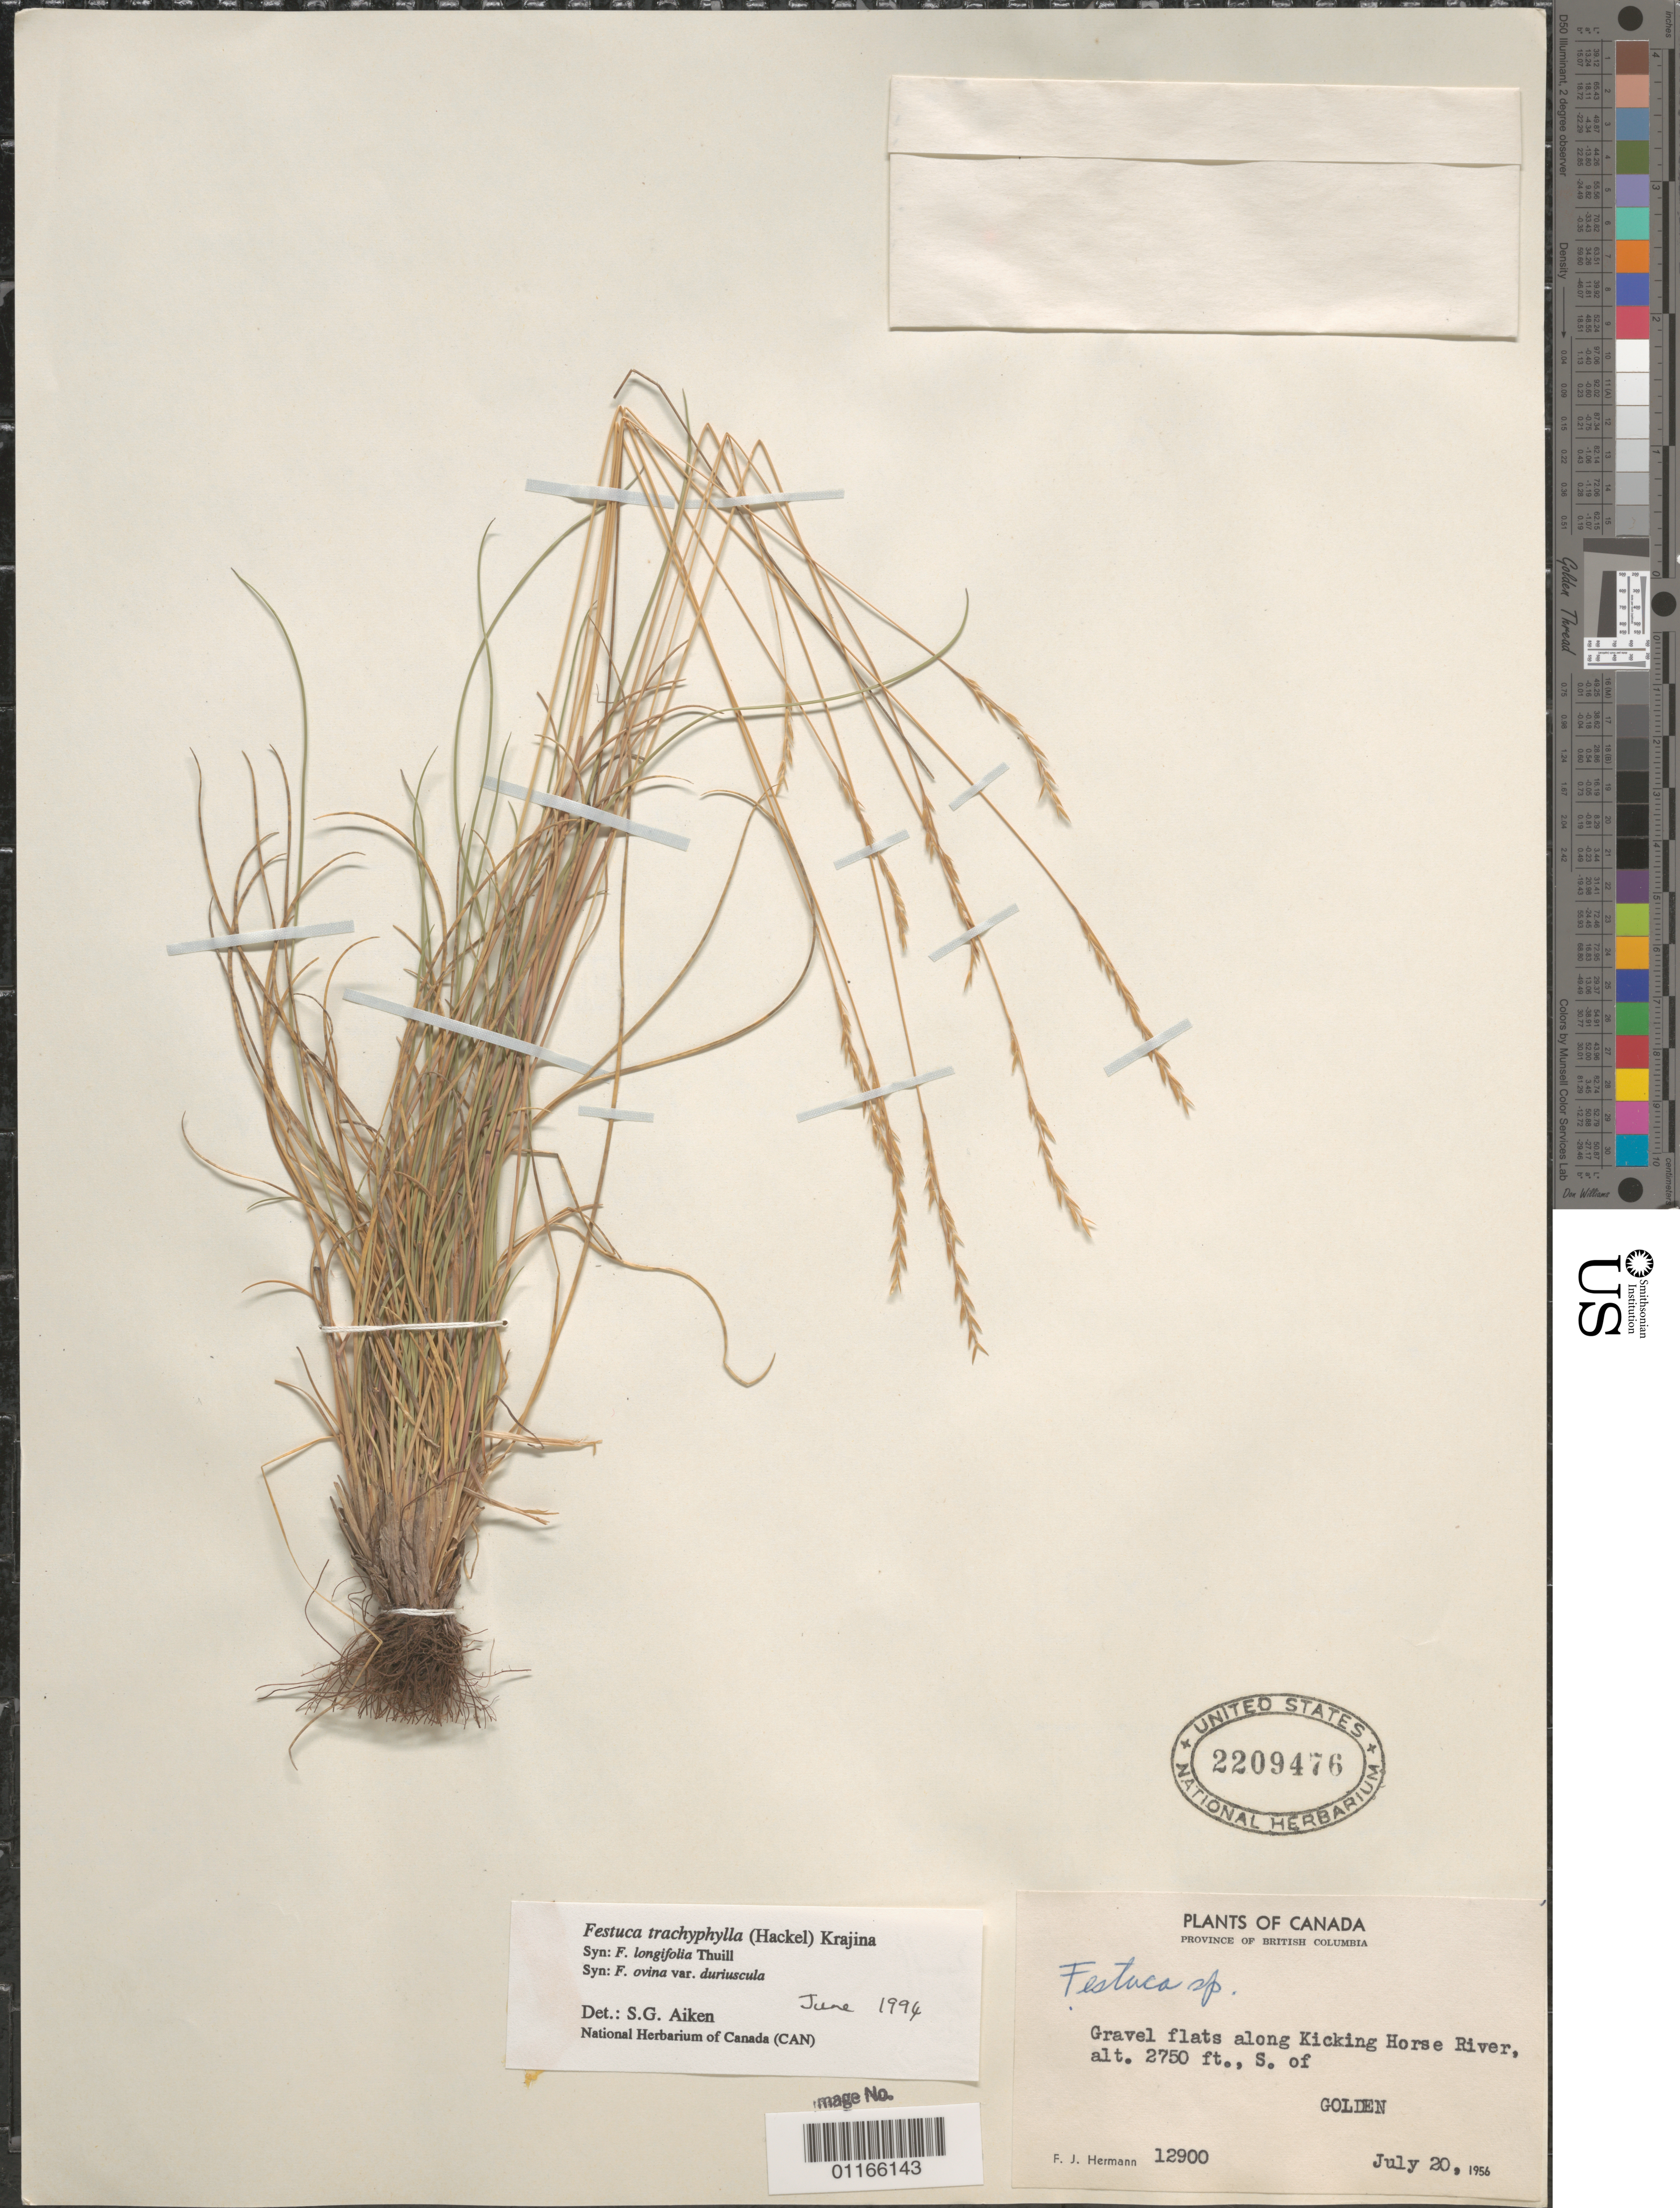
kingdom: Plantae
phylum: Tracheophyta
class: Liliopsida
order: Poales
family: Poaceae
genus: Festuca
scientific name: Festuca trachyphylla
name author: (Hack.) Krajina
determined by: Aiken, S. G.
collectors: F. J. Hermann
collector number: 12900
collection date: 1956-07-20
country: Canada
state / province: British Columbia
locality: Along Kicking Horse River, S. of Golden.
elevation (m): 838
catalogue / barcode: US 2209476